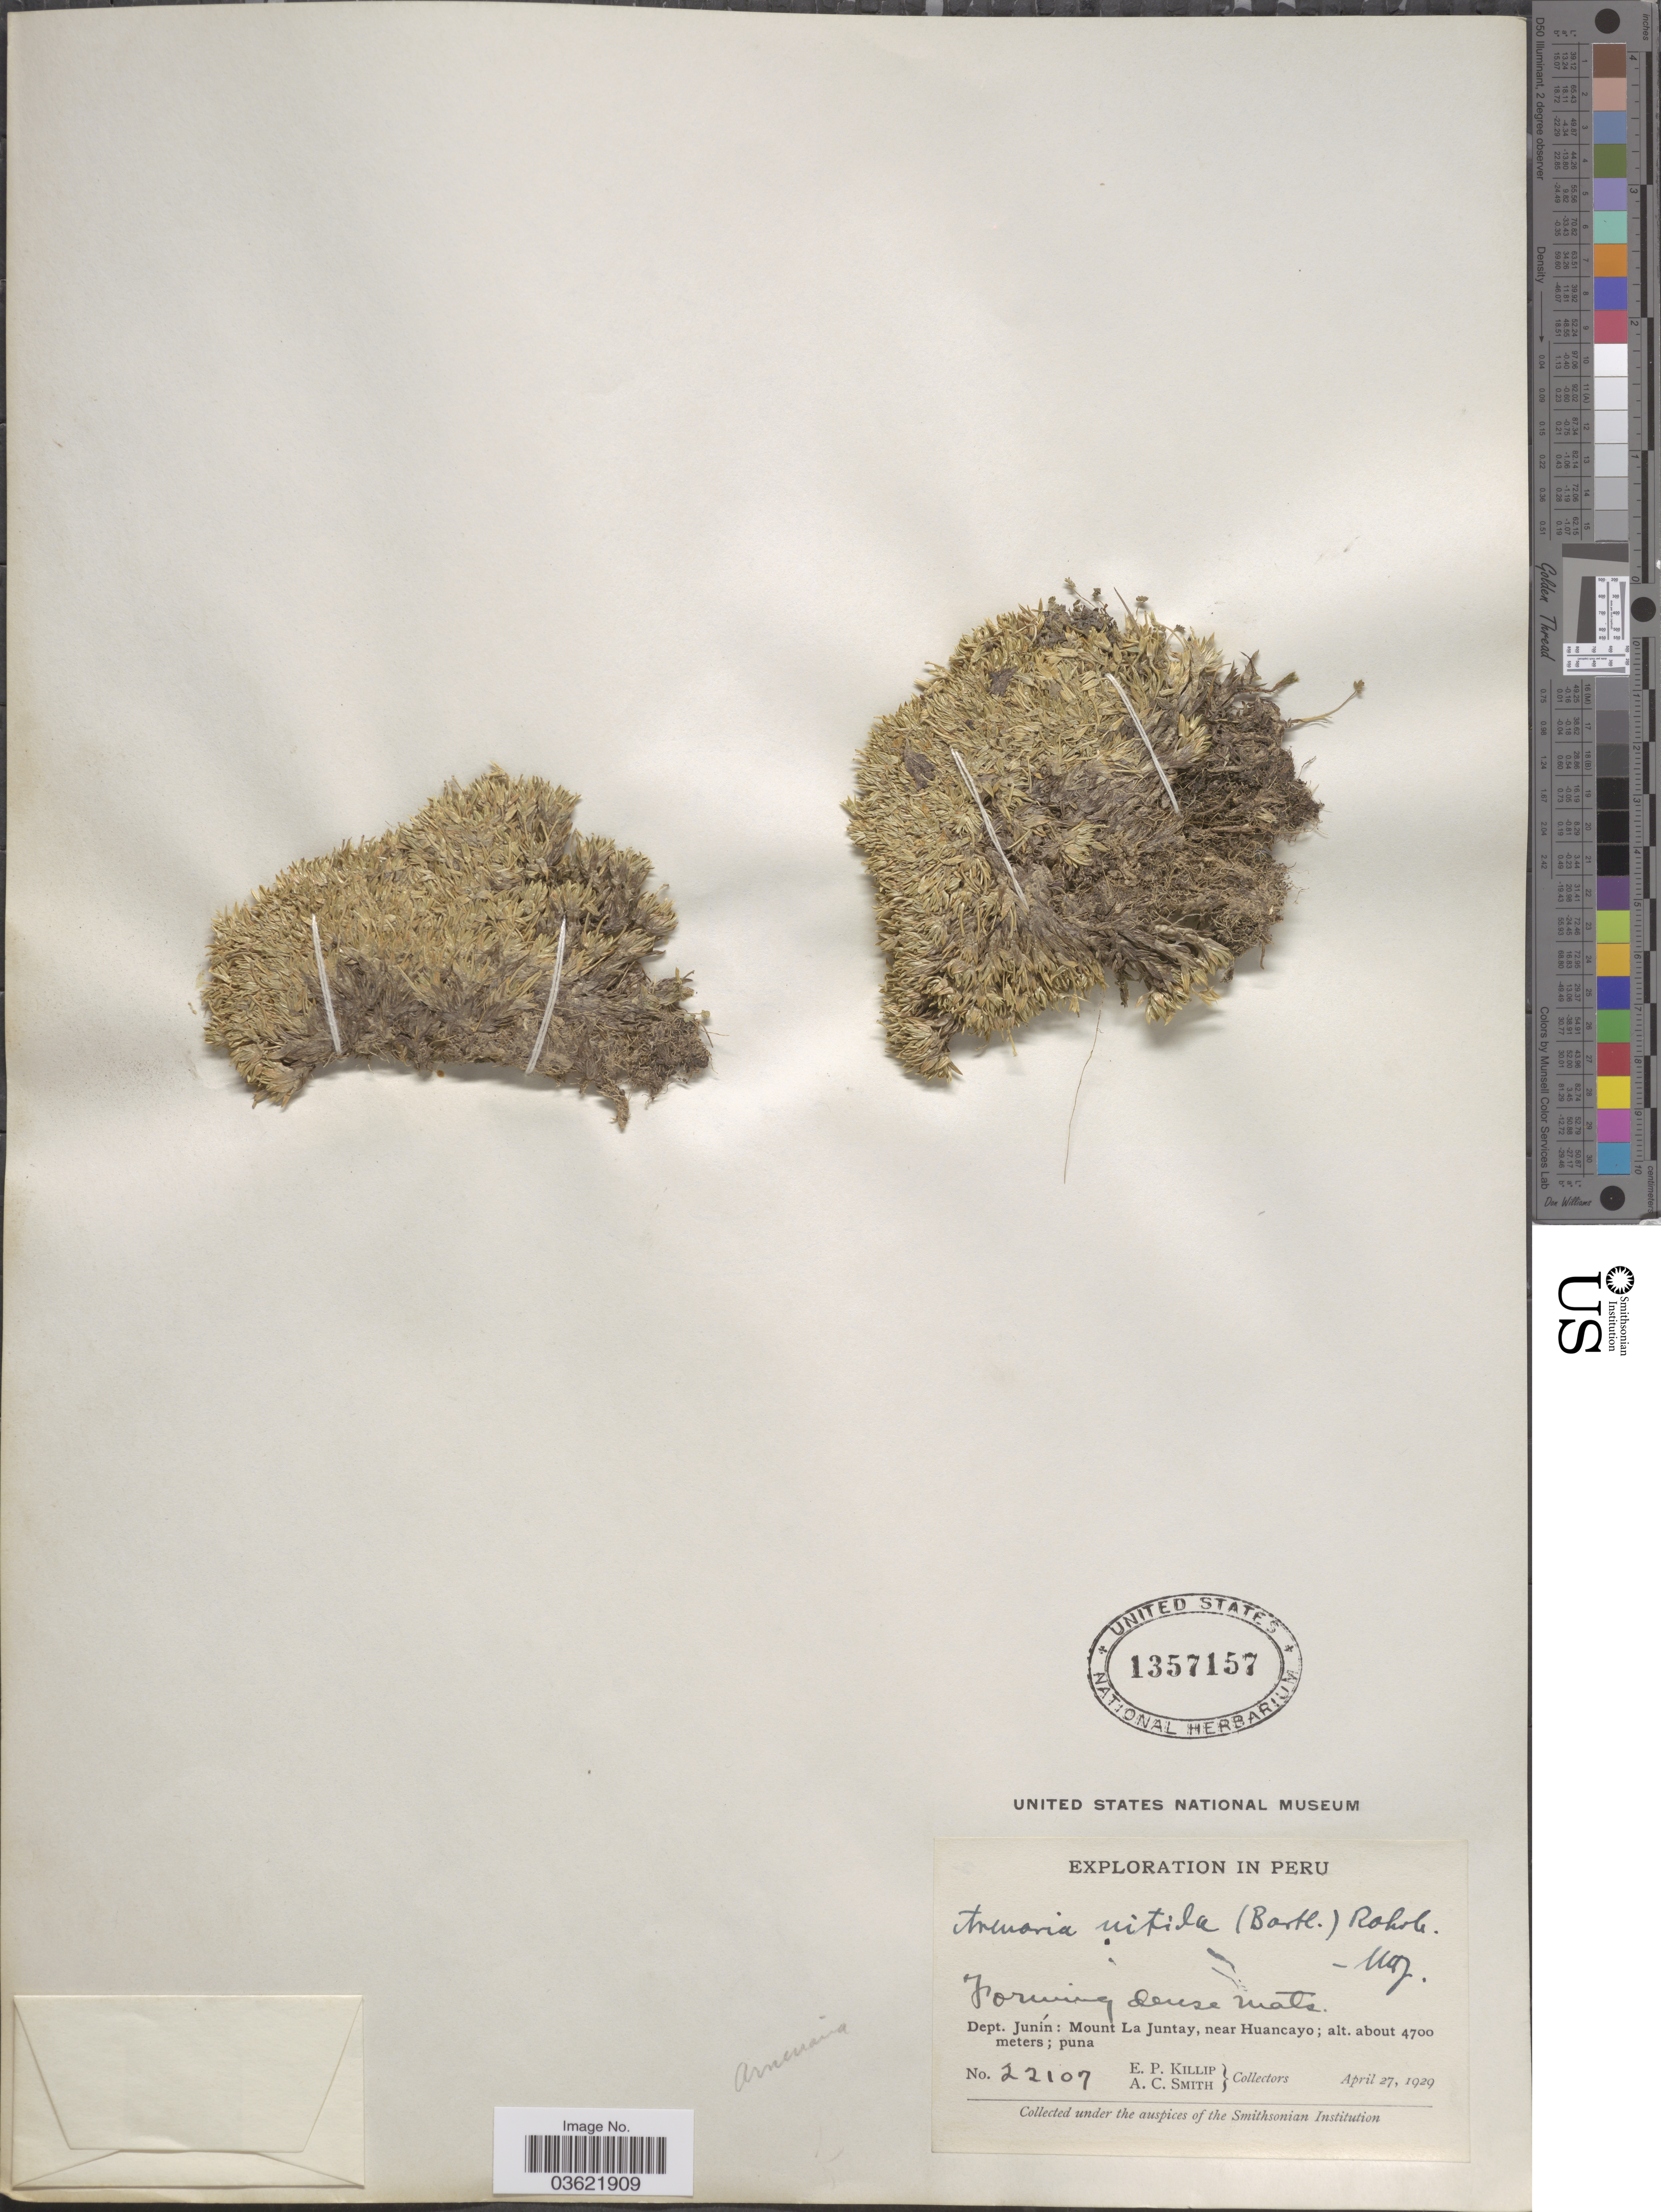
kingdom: Plantae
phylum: Tracheophyta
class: Magnoliopsida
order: Caryophyllales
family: Caryophyllaceae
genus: Arenaria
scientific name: Arenaria alpamarcae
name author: A. Gray in Wilkes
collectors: E. P. Killip & A. C. Smith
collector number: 22107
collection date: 1929-04-27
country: Peru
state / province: Junín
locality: Dept. Junín: Mount La Juntay, near Huancayo.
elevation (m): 4700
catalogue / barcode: US 1357157